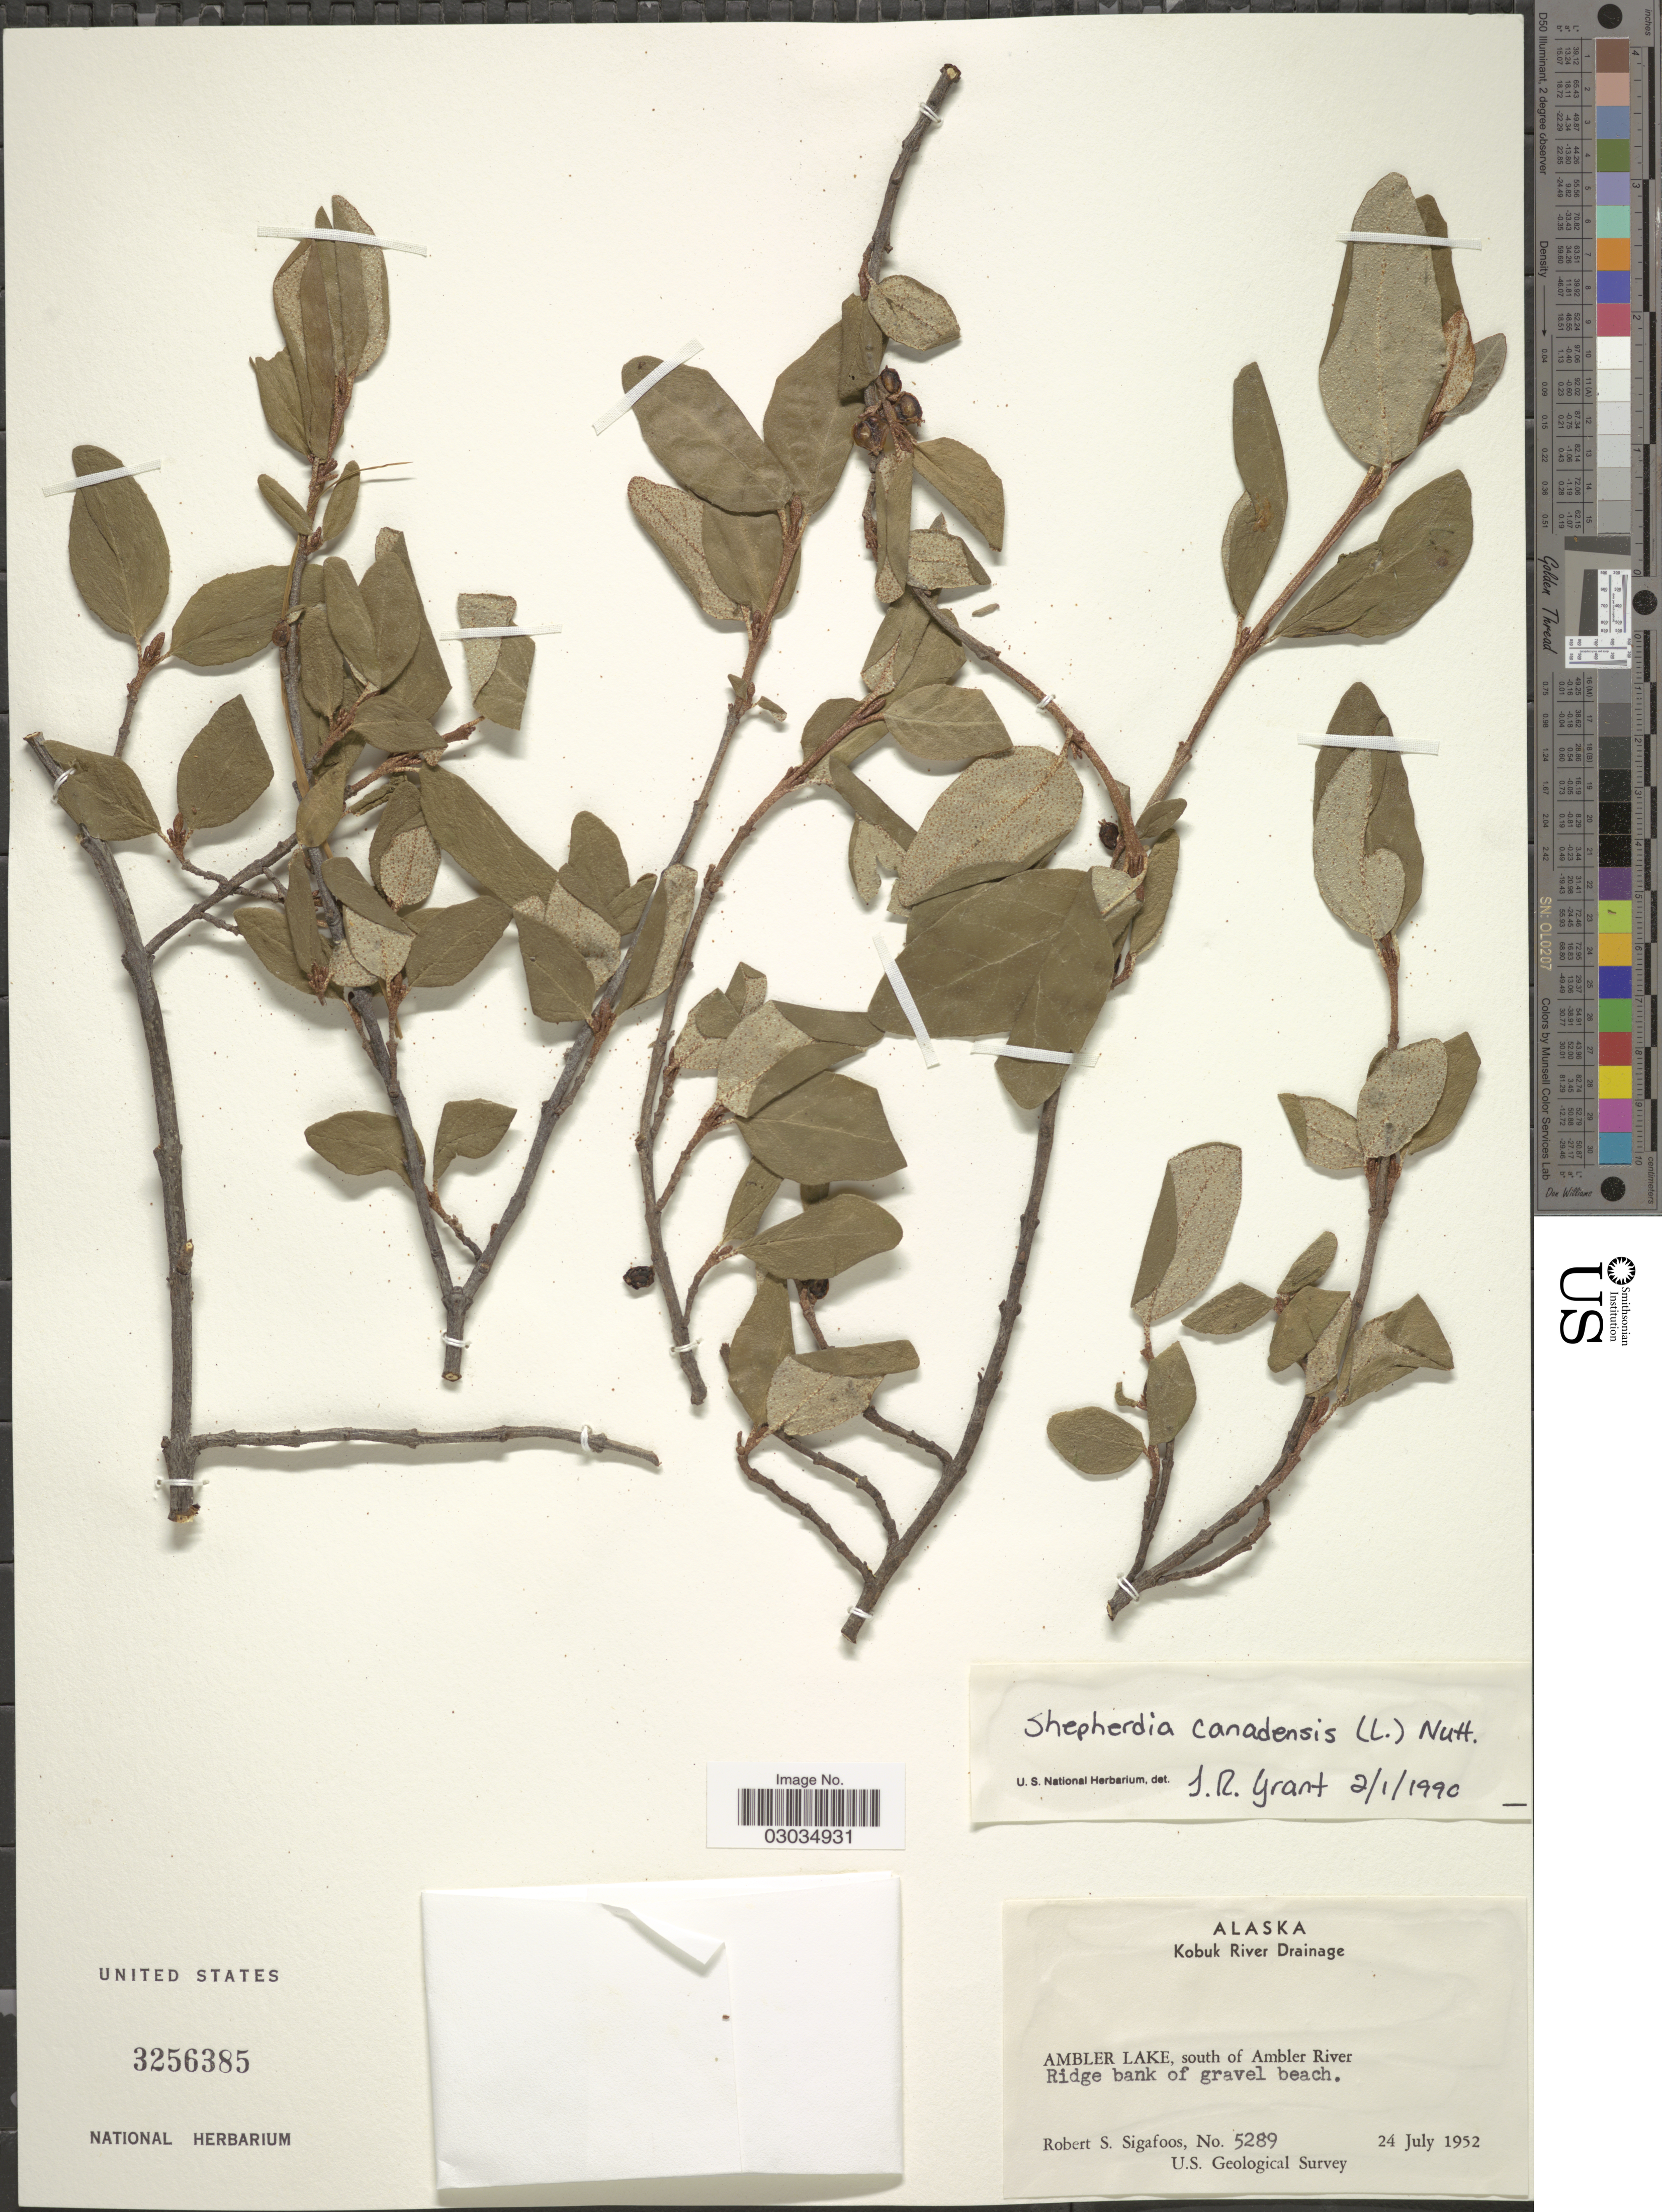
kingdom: Plantae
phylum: Tracheophyta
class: Magnoliopsida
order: Rosales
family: Elaeagnaceae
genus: Shepherdia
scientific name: Shepherdia canadensis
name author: (L.) Nutt.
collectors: R. Sigafoos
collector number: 5289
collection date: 1952-07-24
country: United States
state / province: Alaska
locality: Kobuk River Drainage, Ambler Lake, south of Ambler River, Ridge bank of gravel beach.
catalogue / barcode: US 3256385